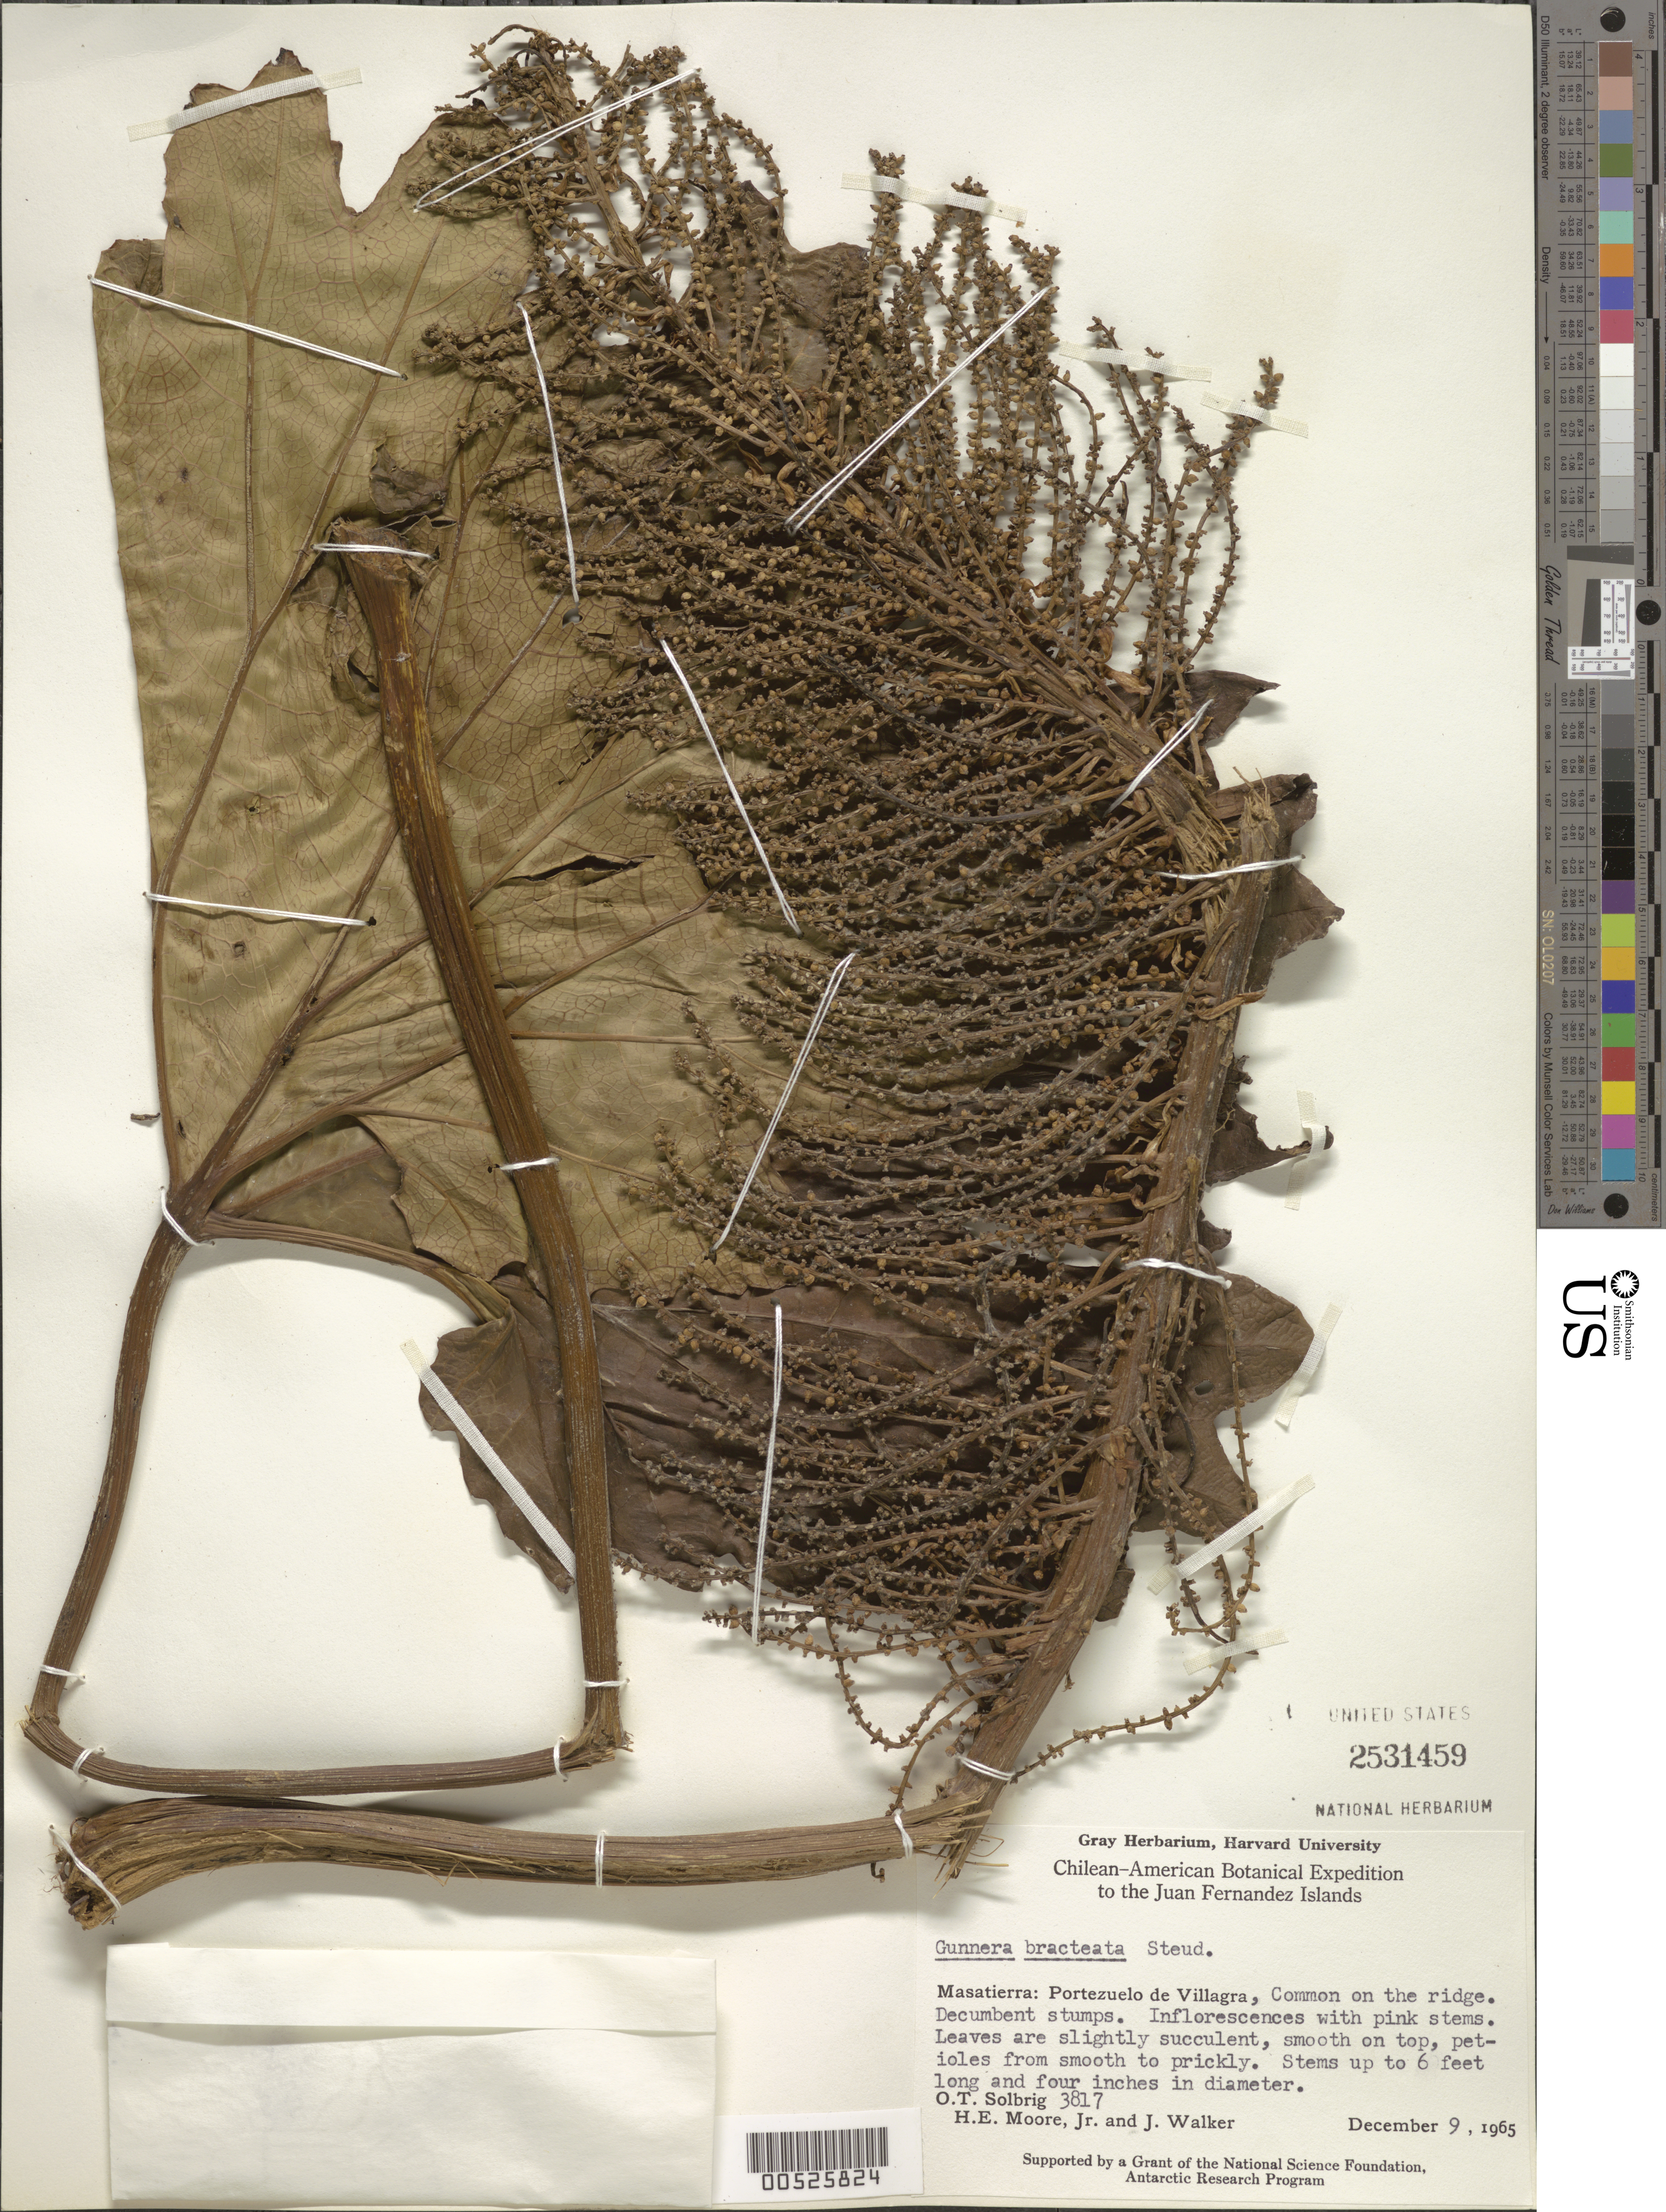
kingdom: Plantae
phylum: Tracheophyta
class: Magnoliopsida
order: Gunnerales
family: Gunneraceae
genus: Gunnera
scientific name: Gunnera bracteata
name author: Steud.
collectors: O. T. Solbrig, H. E. Moore & J. Walker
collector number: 3817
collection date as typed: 09 Dec 1965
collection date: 1965-12-09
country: Chile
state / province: Valparaíso (V)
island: Isla Más a Tierra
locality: Portezuelo de Villagra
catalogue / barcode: US 2531459